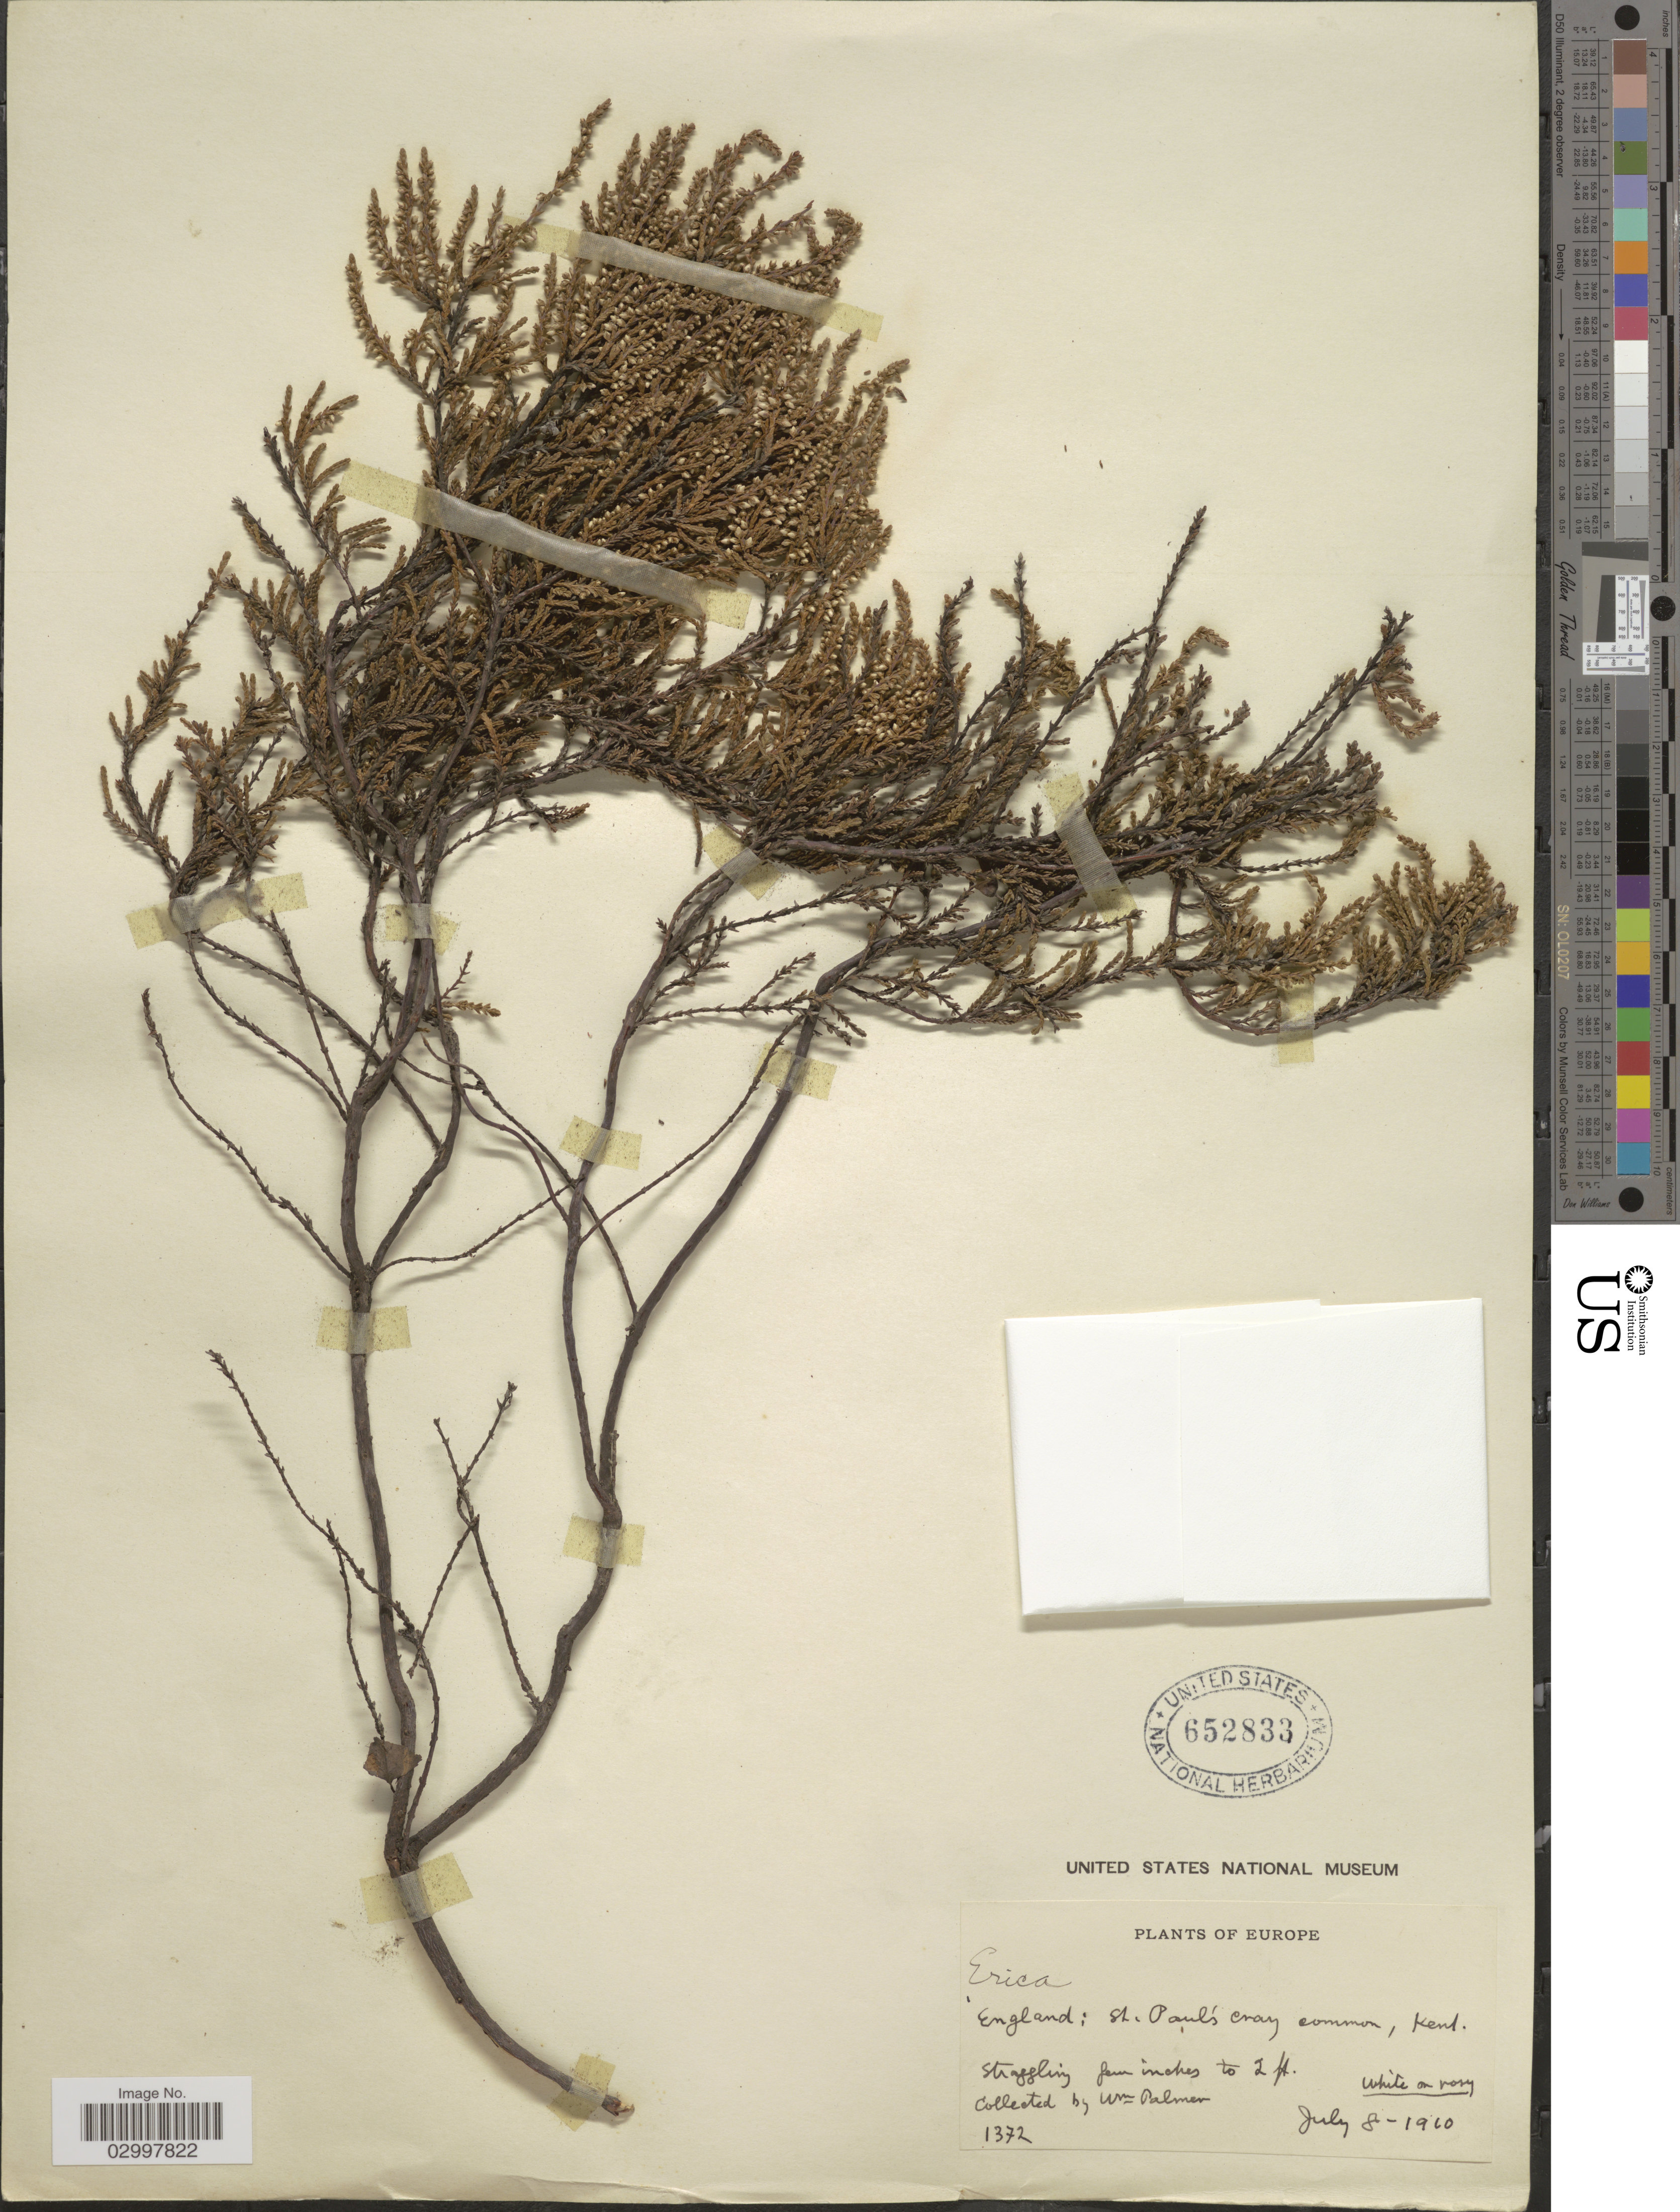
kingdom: Plantae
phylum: Tracheophyta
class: Magnoliopsida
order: Ericales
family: Ericaceae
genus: Erica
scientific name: Erica sp.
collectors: W. Palmer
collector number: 1372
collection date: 1910-07-08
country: United Kingdom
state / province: England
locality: St. Paul's Cray, Kent.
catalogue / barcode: US 652833